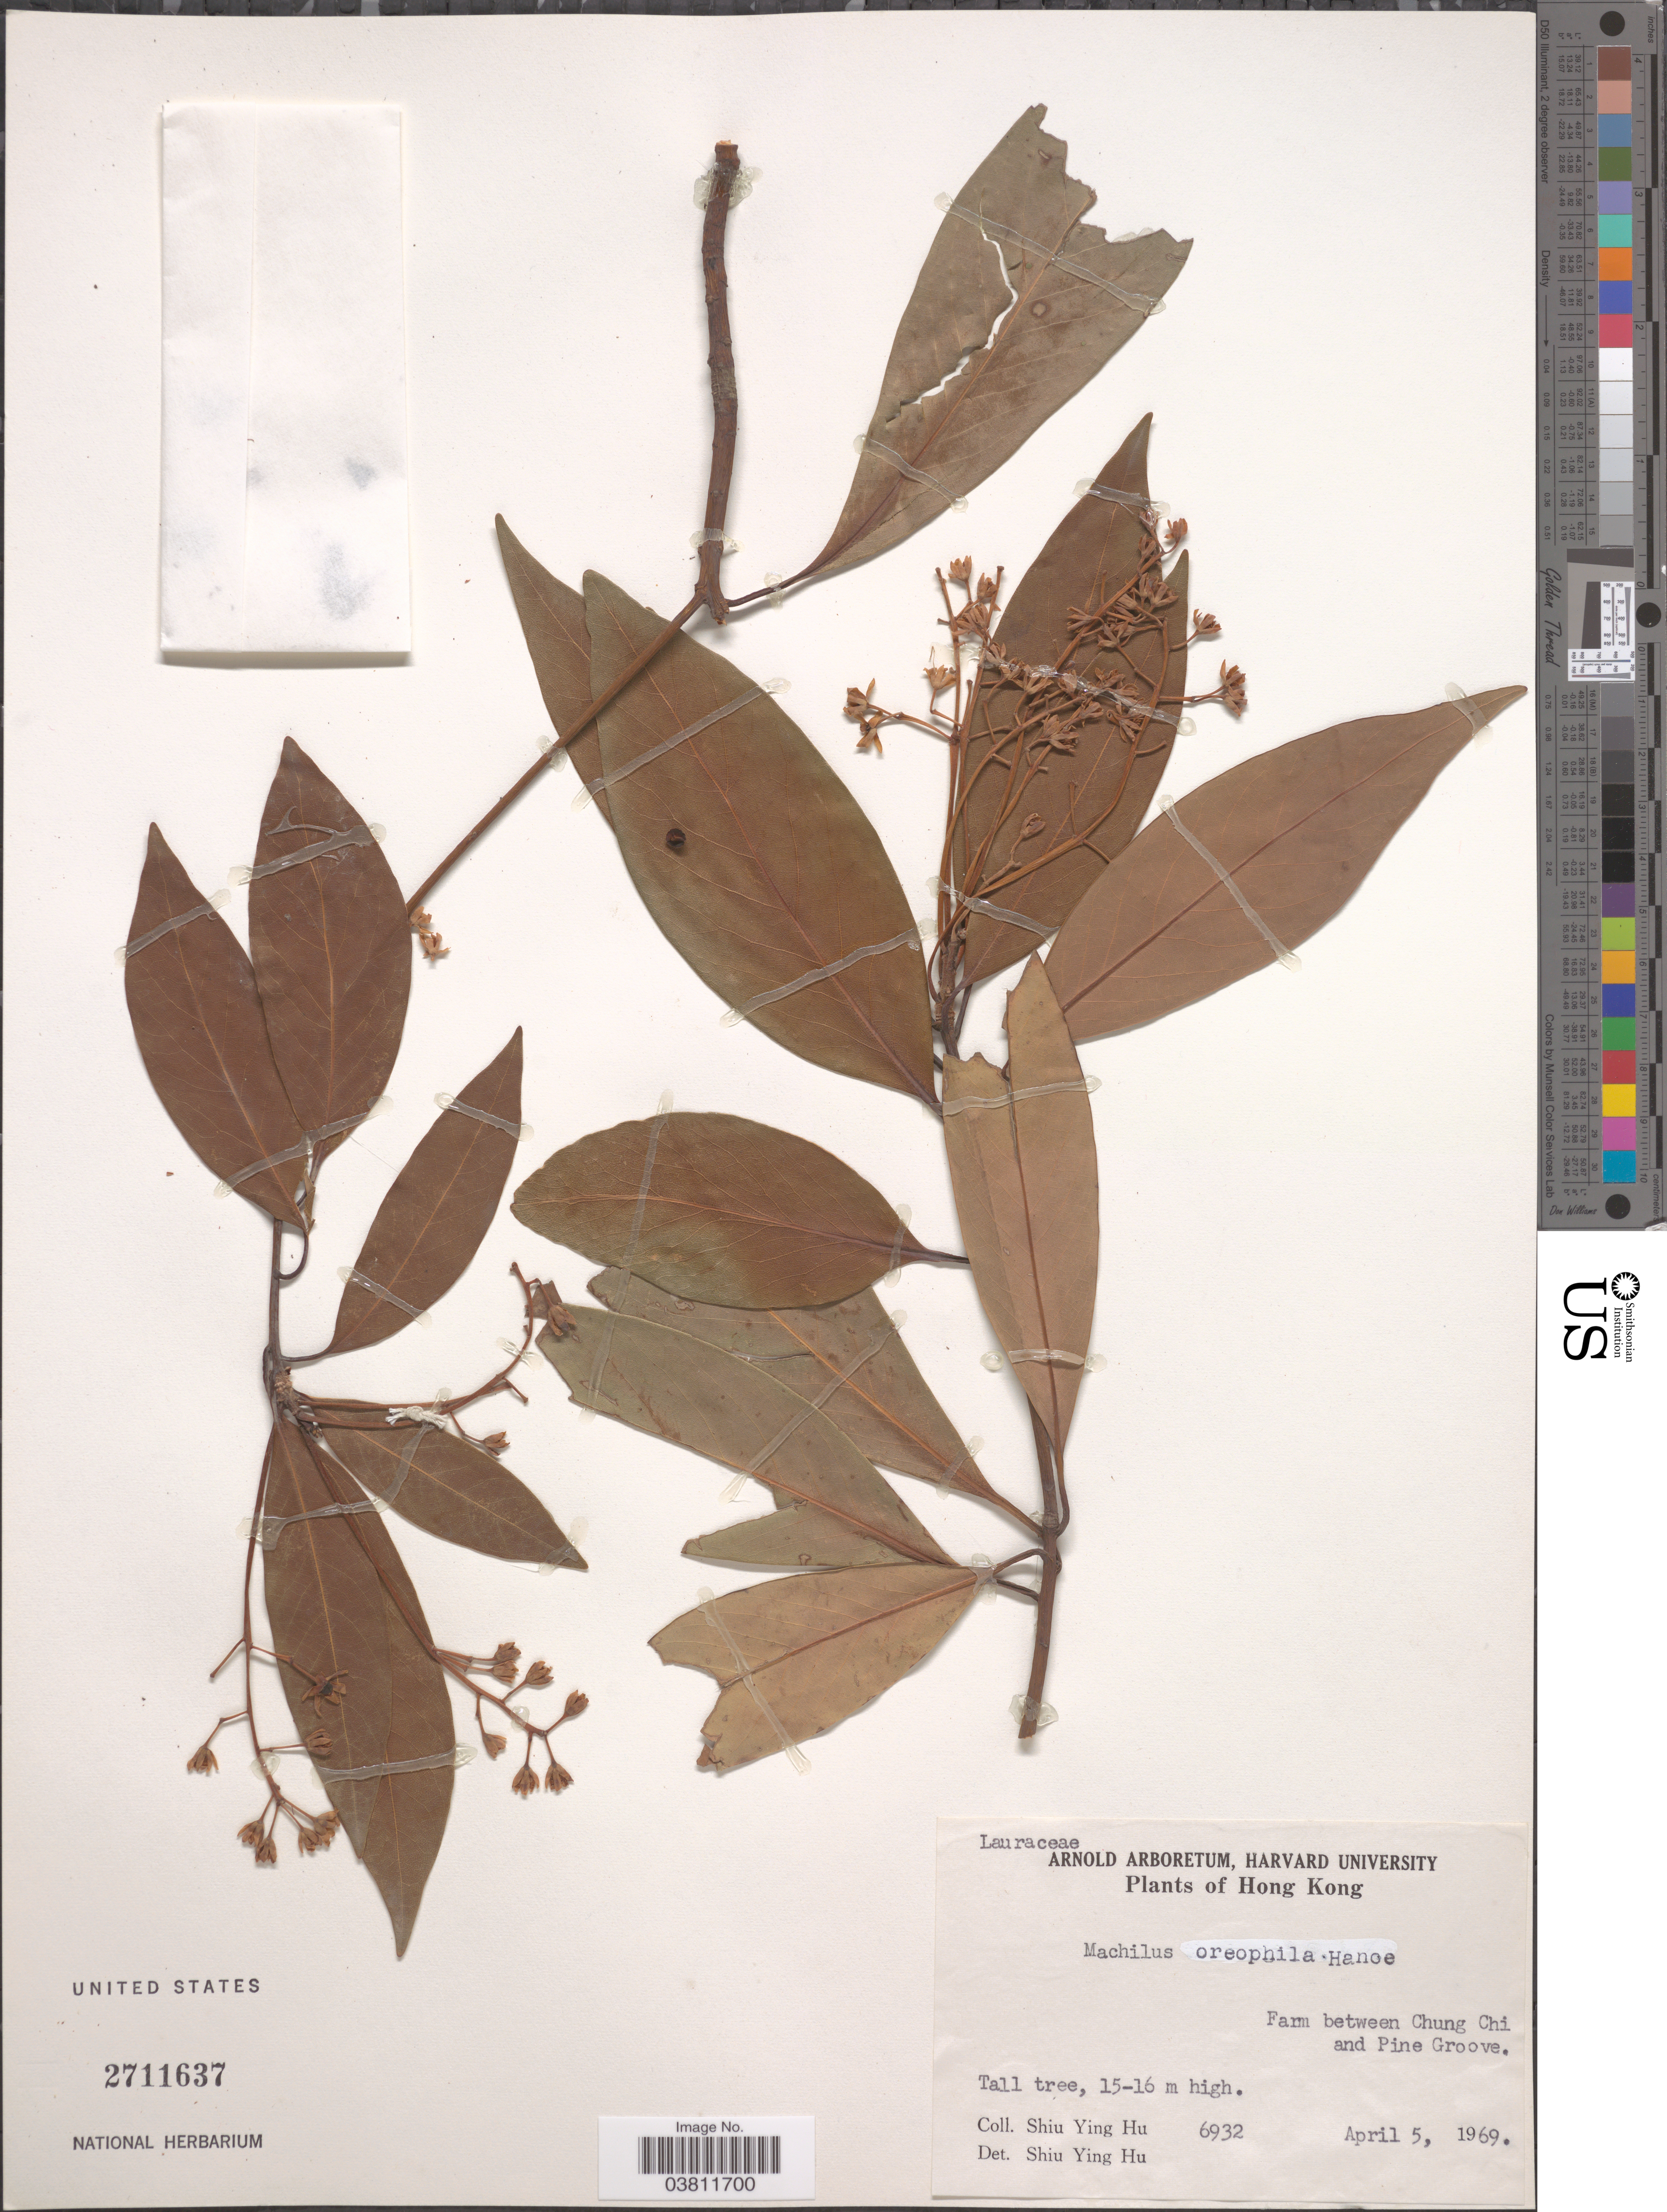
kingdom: Plantae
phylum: Tracheophyta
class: Magnoliopsida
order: Laurales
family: Lauraceae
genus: Machilus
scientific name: Machilus oreophila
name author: Hance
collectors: S. Y. Hu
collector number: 6932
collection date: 1969-04-05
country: China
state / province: Hong Kong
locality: Farm between Chung Chi and Pine Groove.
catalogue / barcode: US 2711637